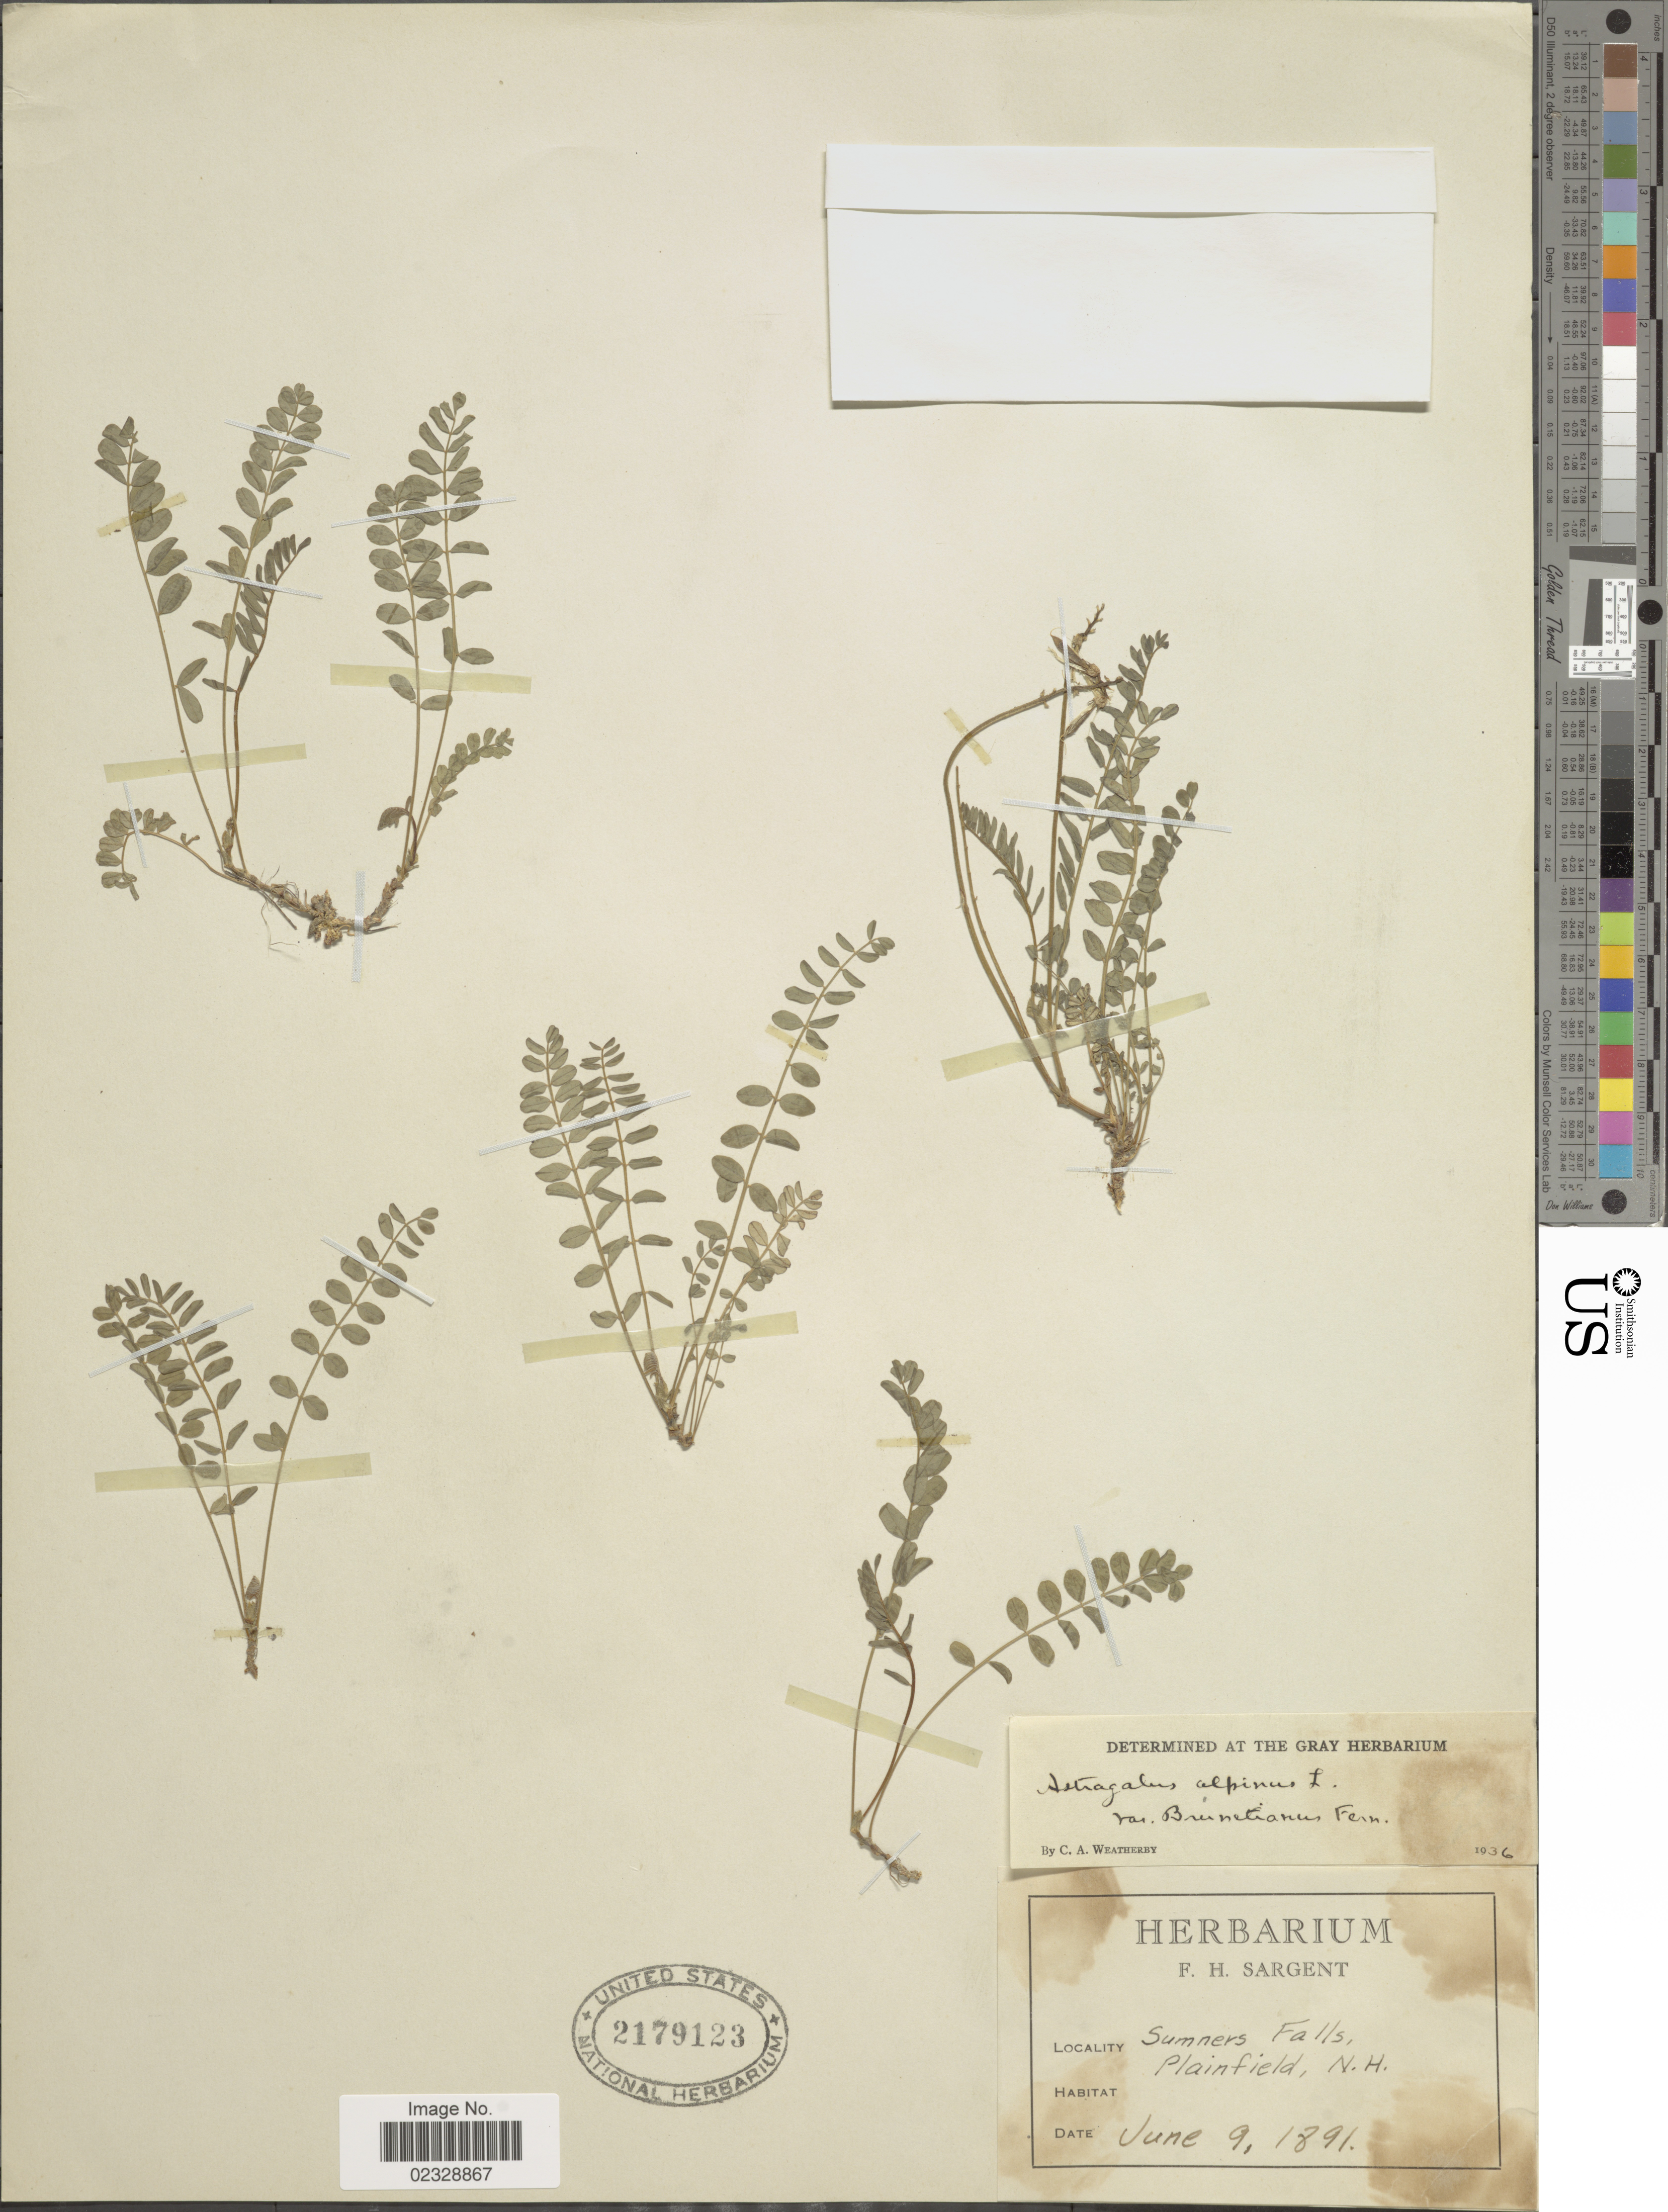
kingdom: Plantae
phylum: Tracheophyta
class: Magnoliopsida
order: Fabales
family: Fabaceae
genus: Astragalus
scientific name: Astragalus alpinus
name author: L.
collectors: F. H. Sargent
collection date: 1891-06-09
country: United States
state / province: New Hampshire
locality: Summers Falls, Plainfield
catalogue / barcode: US 2179123